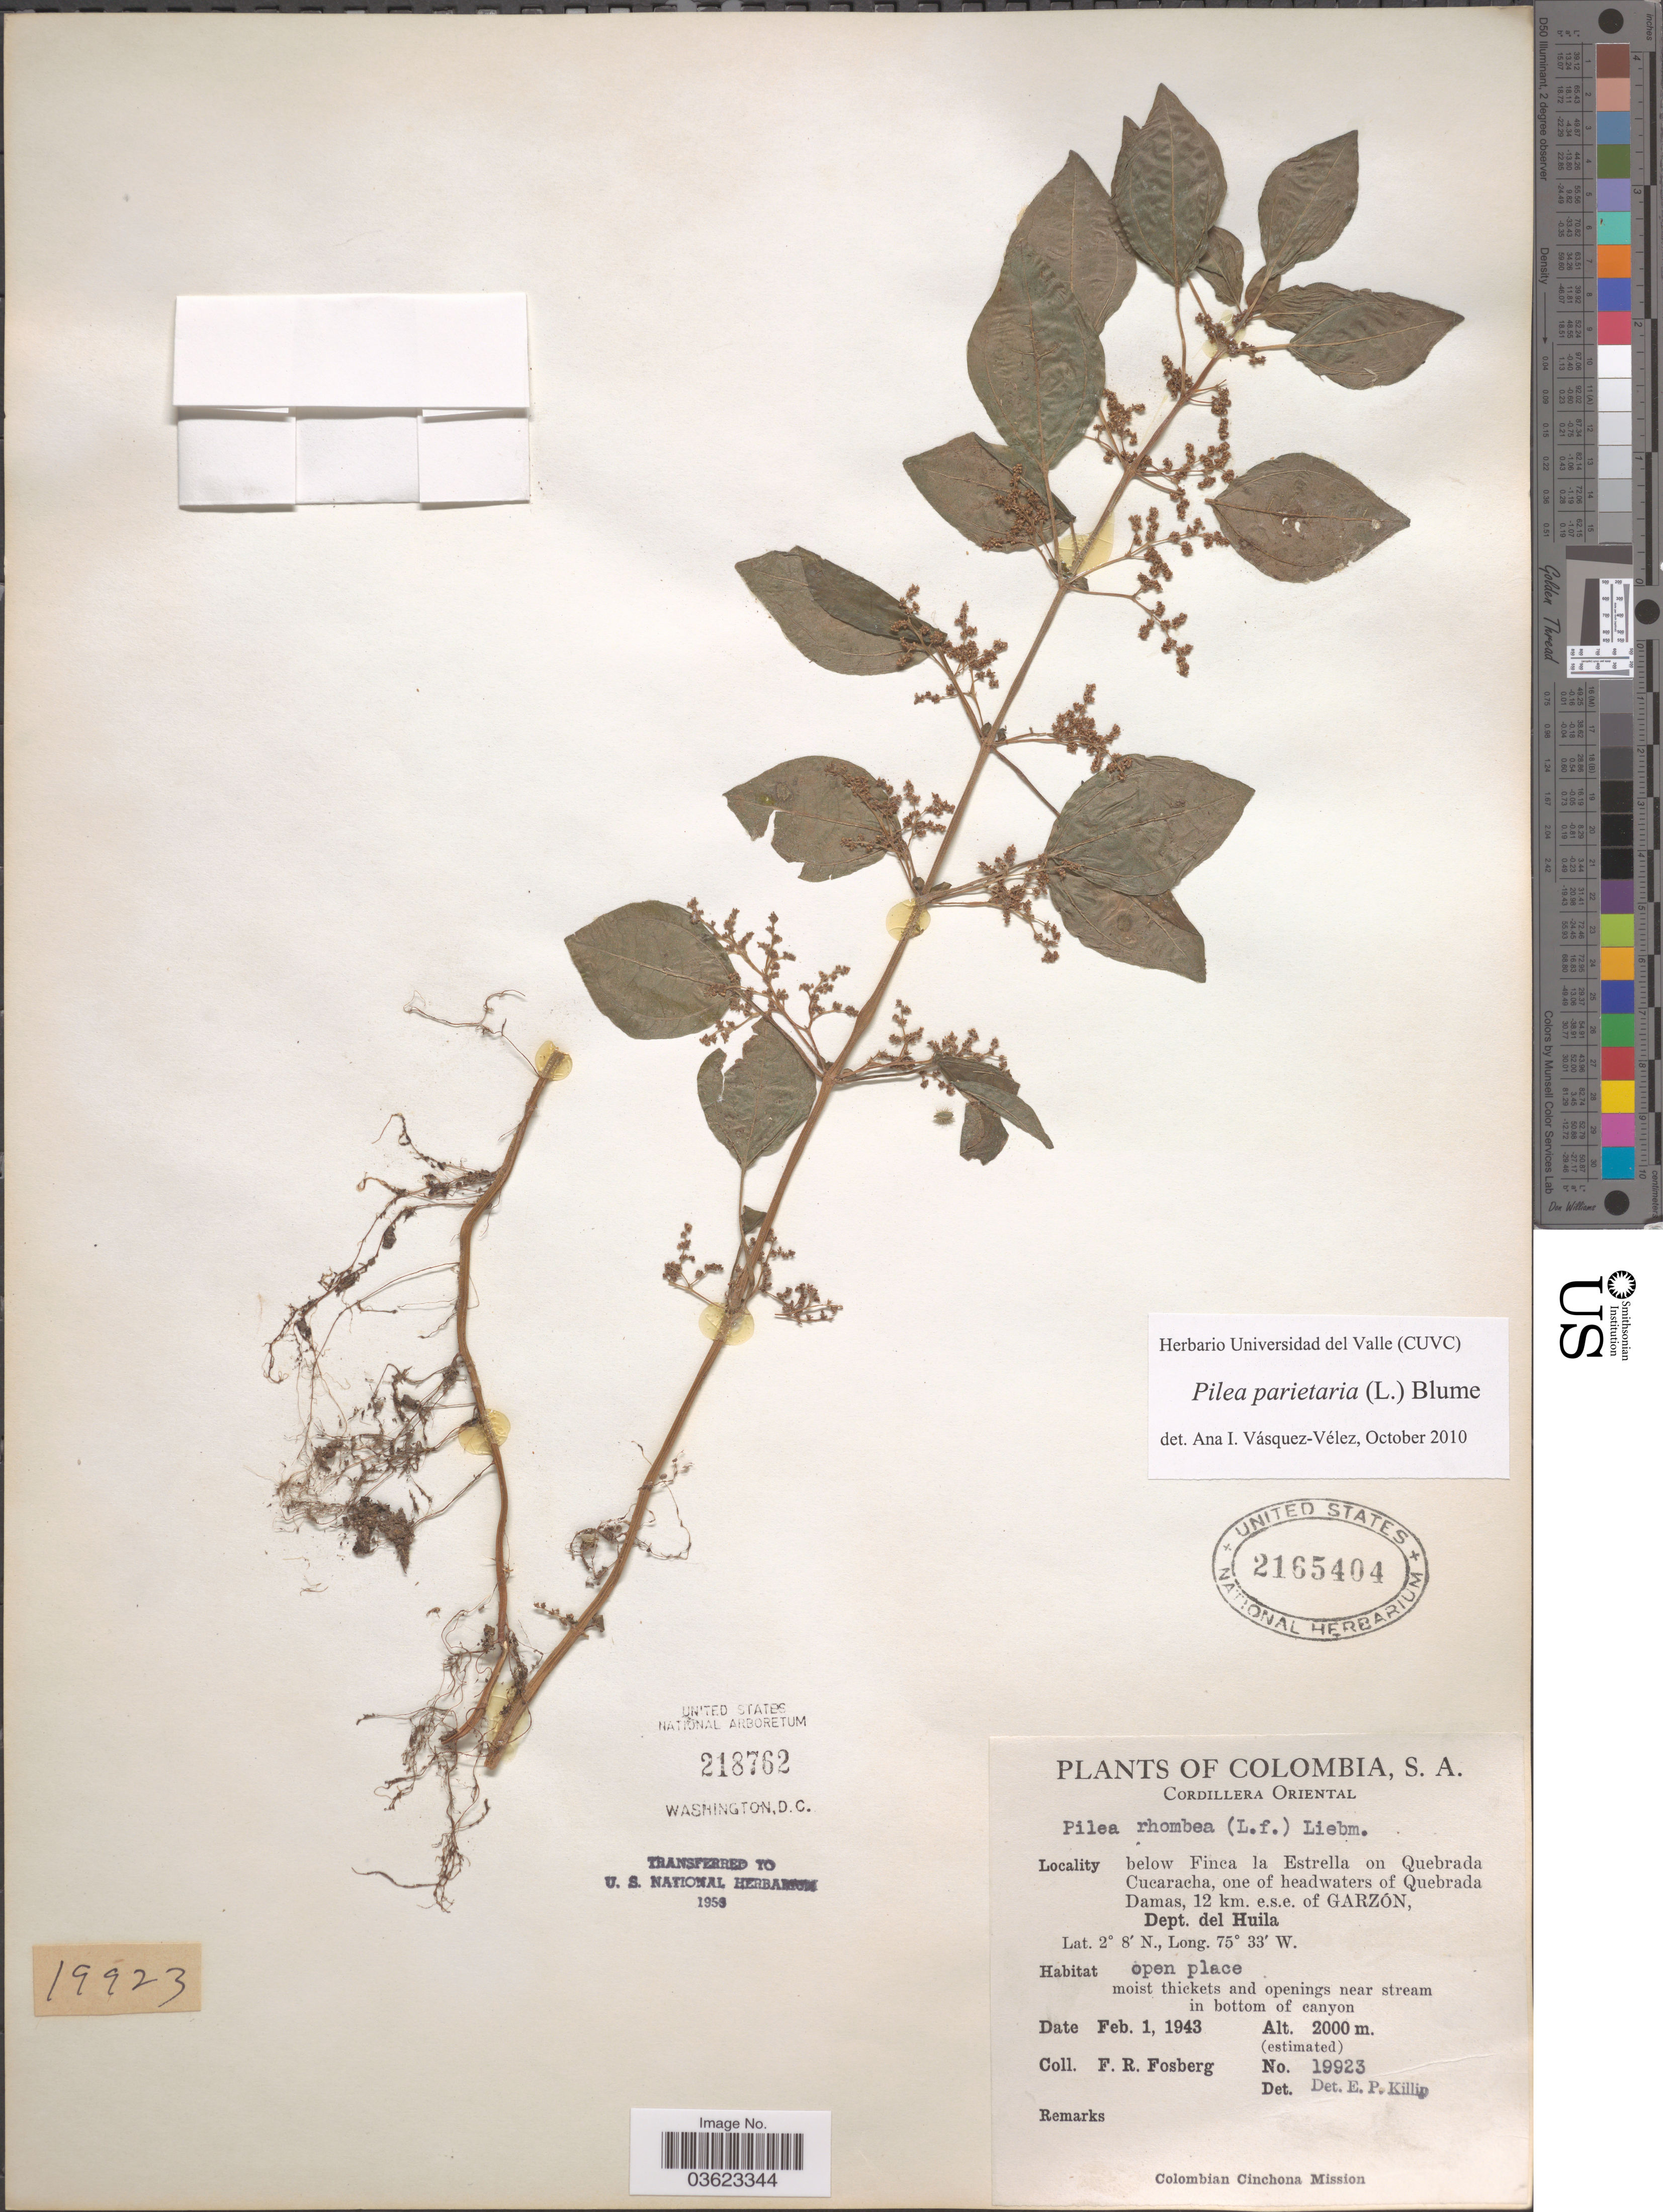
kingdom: Plantae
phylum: Tracheophyta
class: Magnoliopsida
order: Rosales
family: Urticaceae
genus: Pilea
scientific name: Pilea parietaria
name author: (L.) Blume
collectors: F. R. Fosberg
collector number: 19923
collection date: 1943-02-01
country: Colombia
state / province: Huila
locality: Cordillera Oriental. Below Finca la Estrella on Quebrada Cucaracha, one of headwaters of Quebrada Damas, 12 km. e.s.e. of Garzón, Dept. del Huila.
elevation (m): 2000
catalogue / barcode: US 2165404